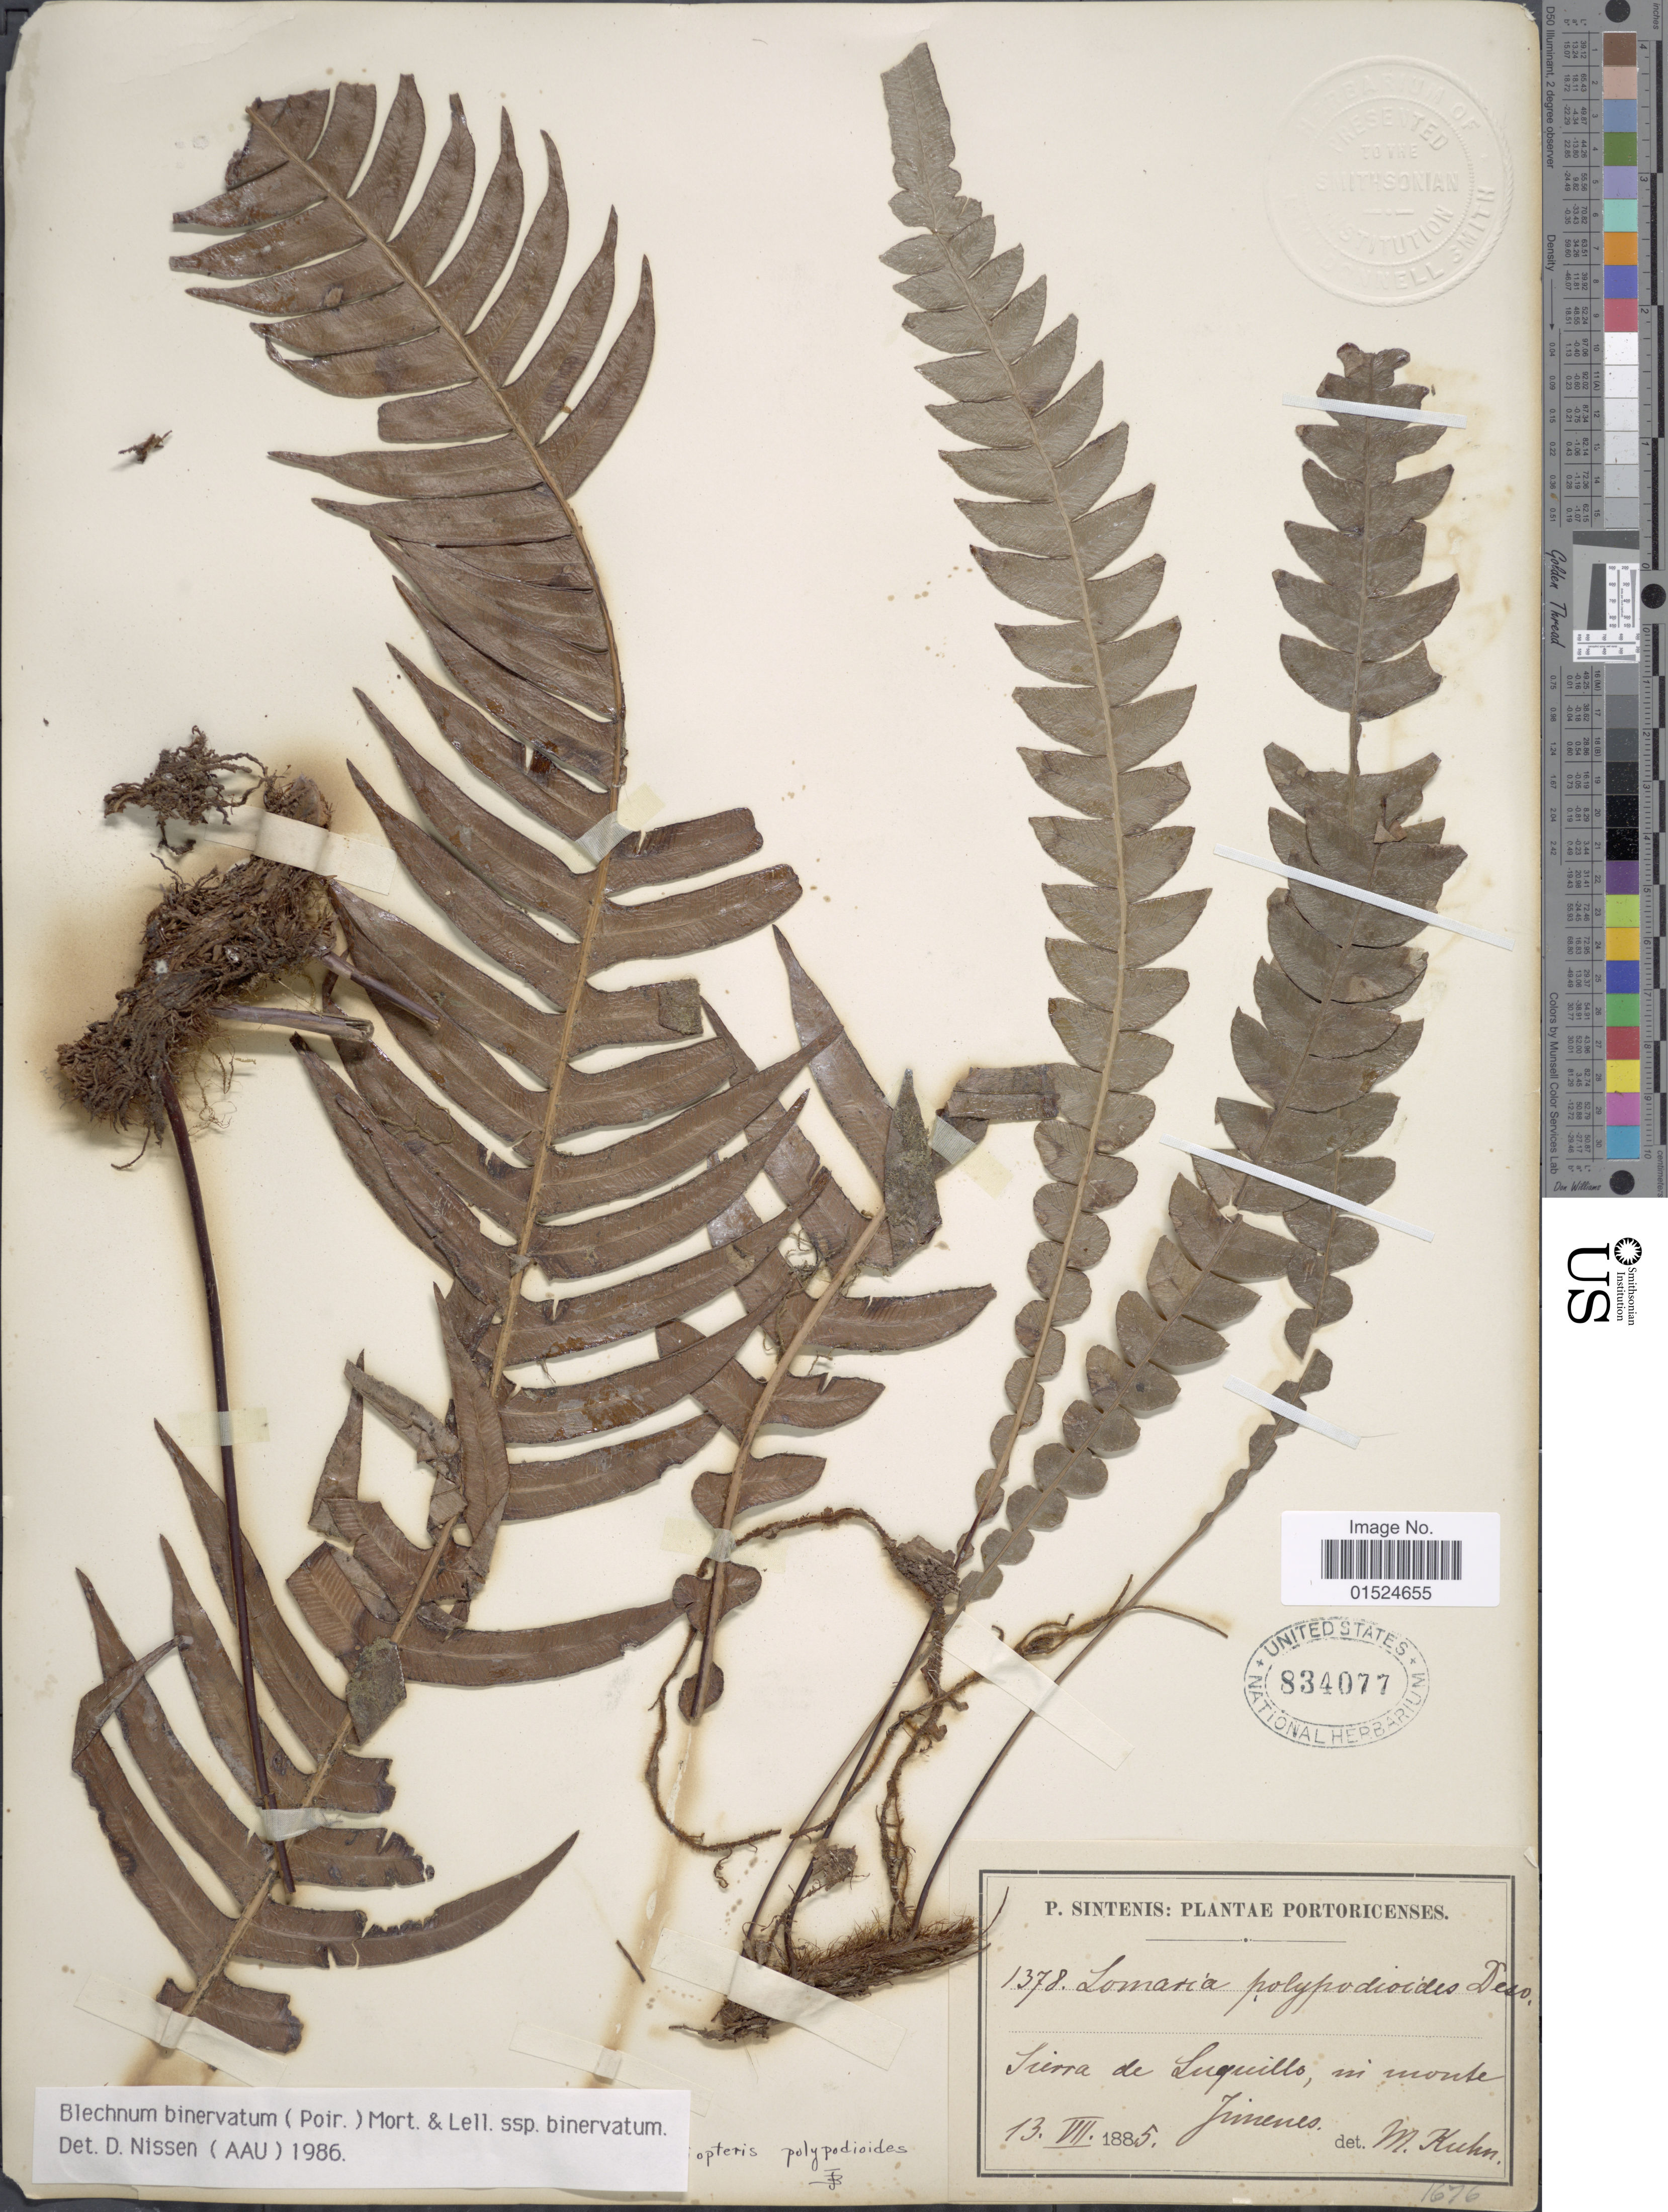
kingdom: Plantae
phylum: Tracheophyta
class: Polypodiopsida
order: Polypodiales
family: Blechnaceae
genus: Blechnum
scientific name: Blechnum binervatum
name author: (Poir.) C.V. Morton & Lellinger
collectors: P. Sintenis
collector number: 1378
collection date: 1885-07-13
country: Puerto Rico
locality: Sierra de Luquillo, in monte Jimenes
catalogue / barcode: US 834077